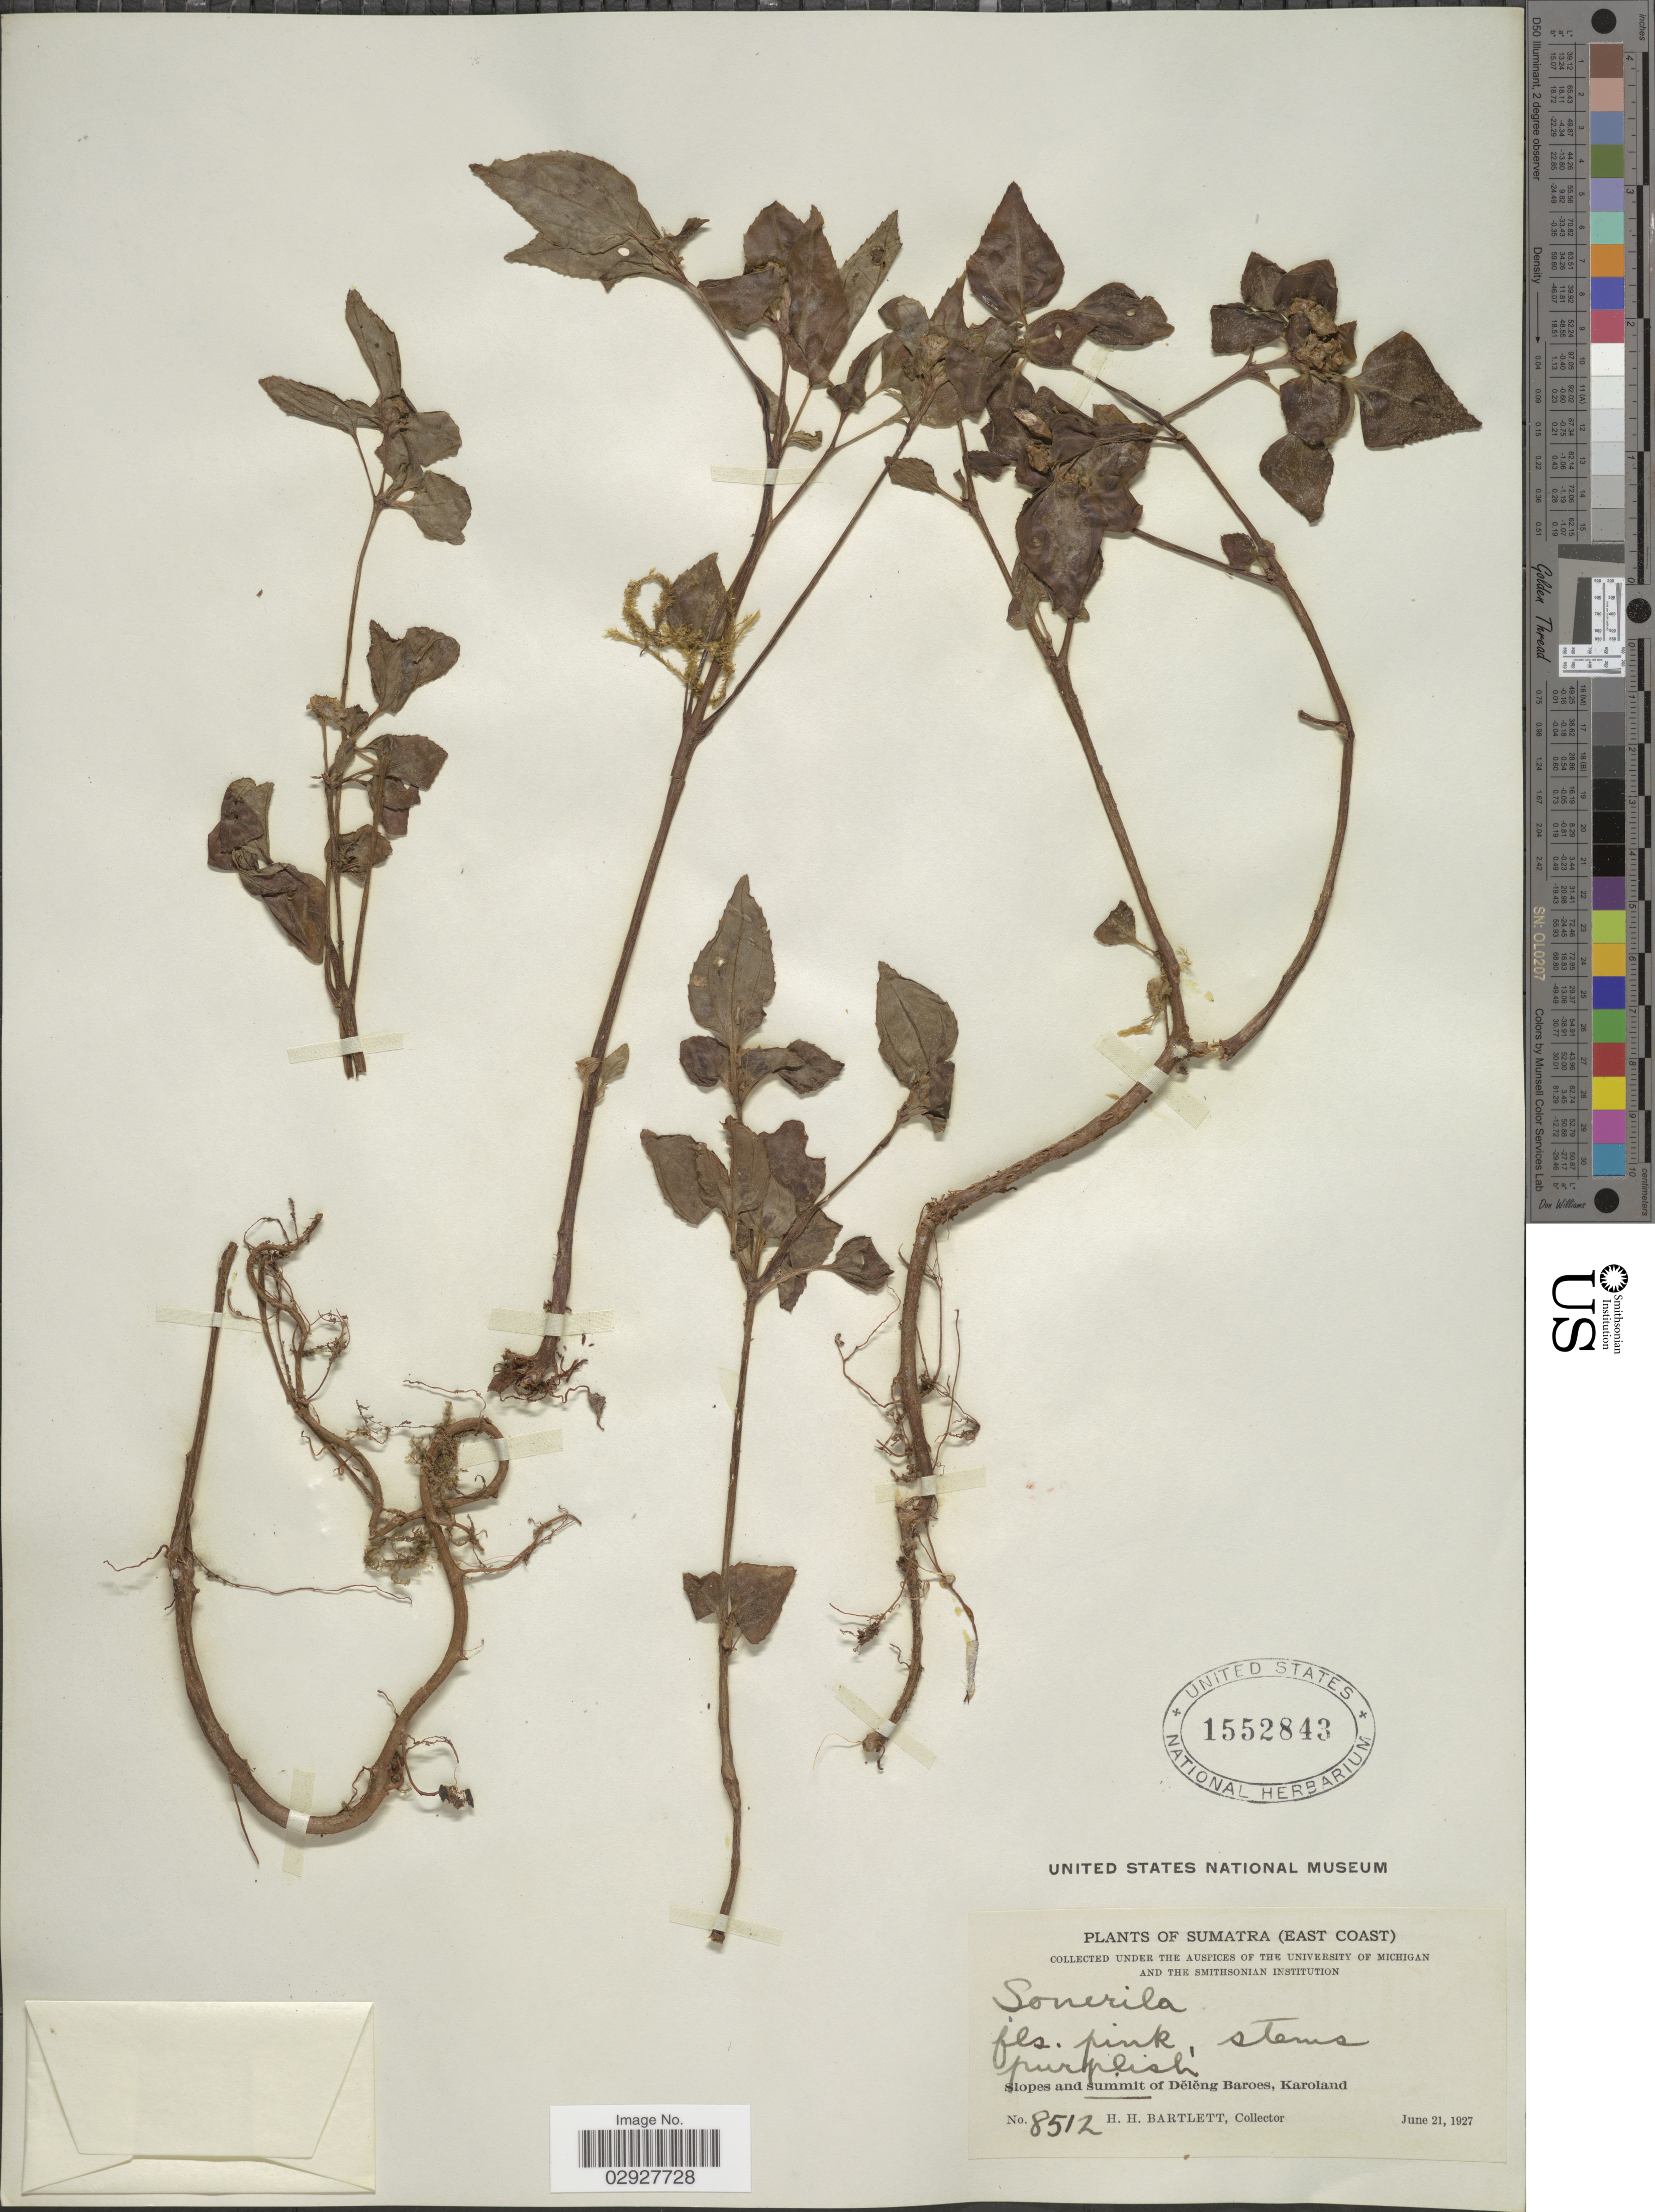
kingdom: Plantae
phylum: Tracheophyta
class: Magnoliopsida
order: Myrtales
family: Melastomataceae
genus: Sonerila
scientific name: Sonerila sp.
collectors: H. H. Bartlett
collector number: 8512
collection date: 1927-06-21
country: Indonesia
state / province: Sumatra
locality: (East Coast). Slopes and summit of Deleng Baroes, Karoland.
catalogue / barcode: US 1552843